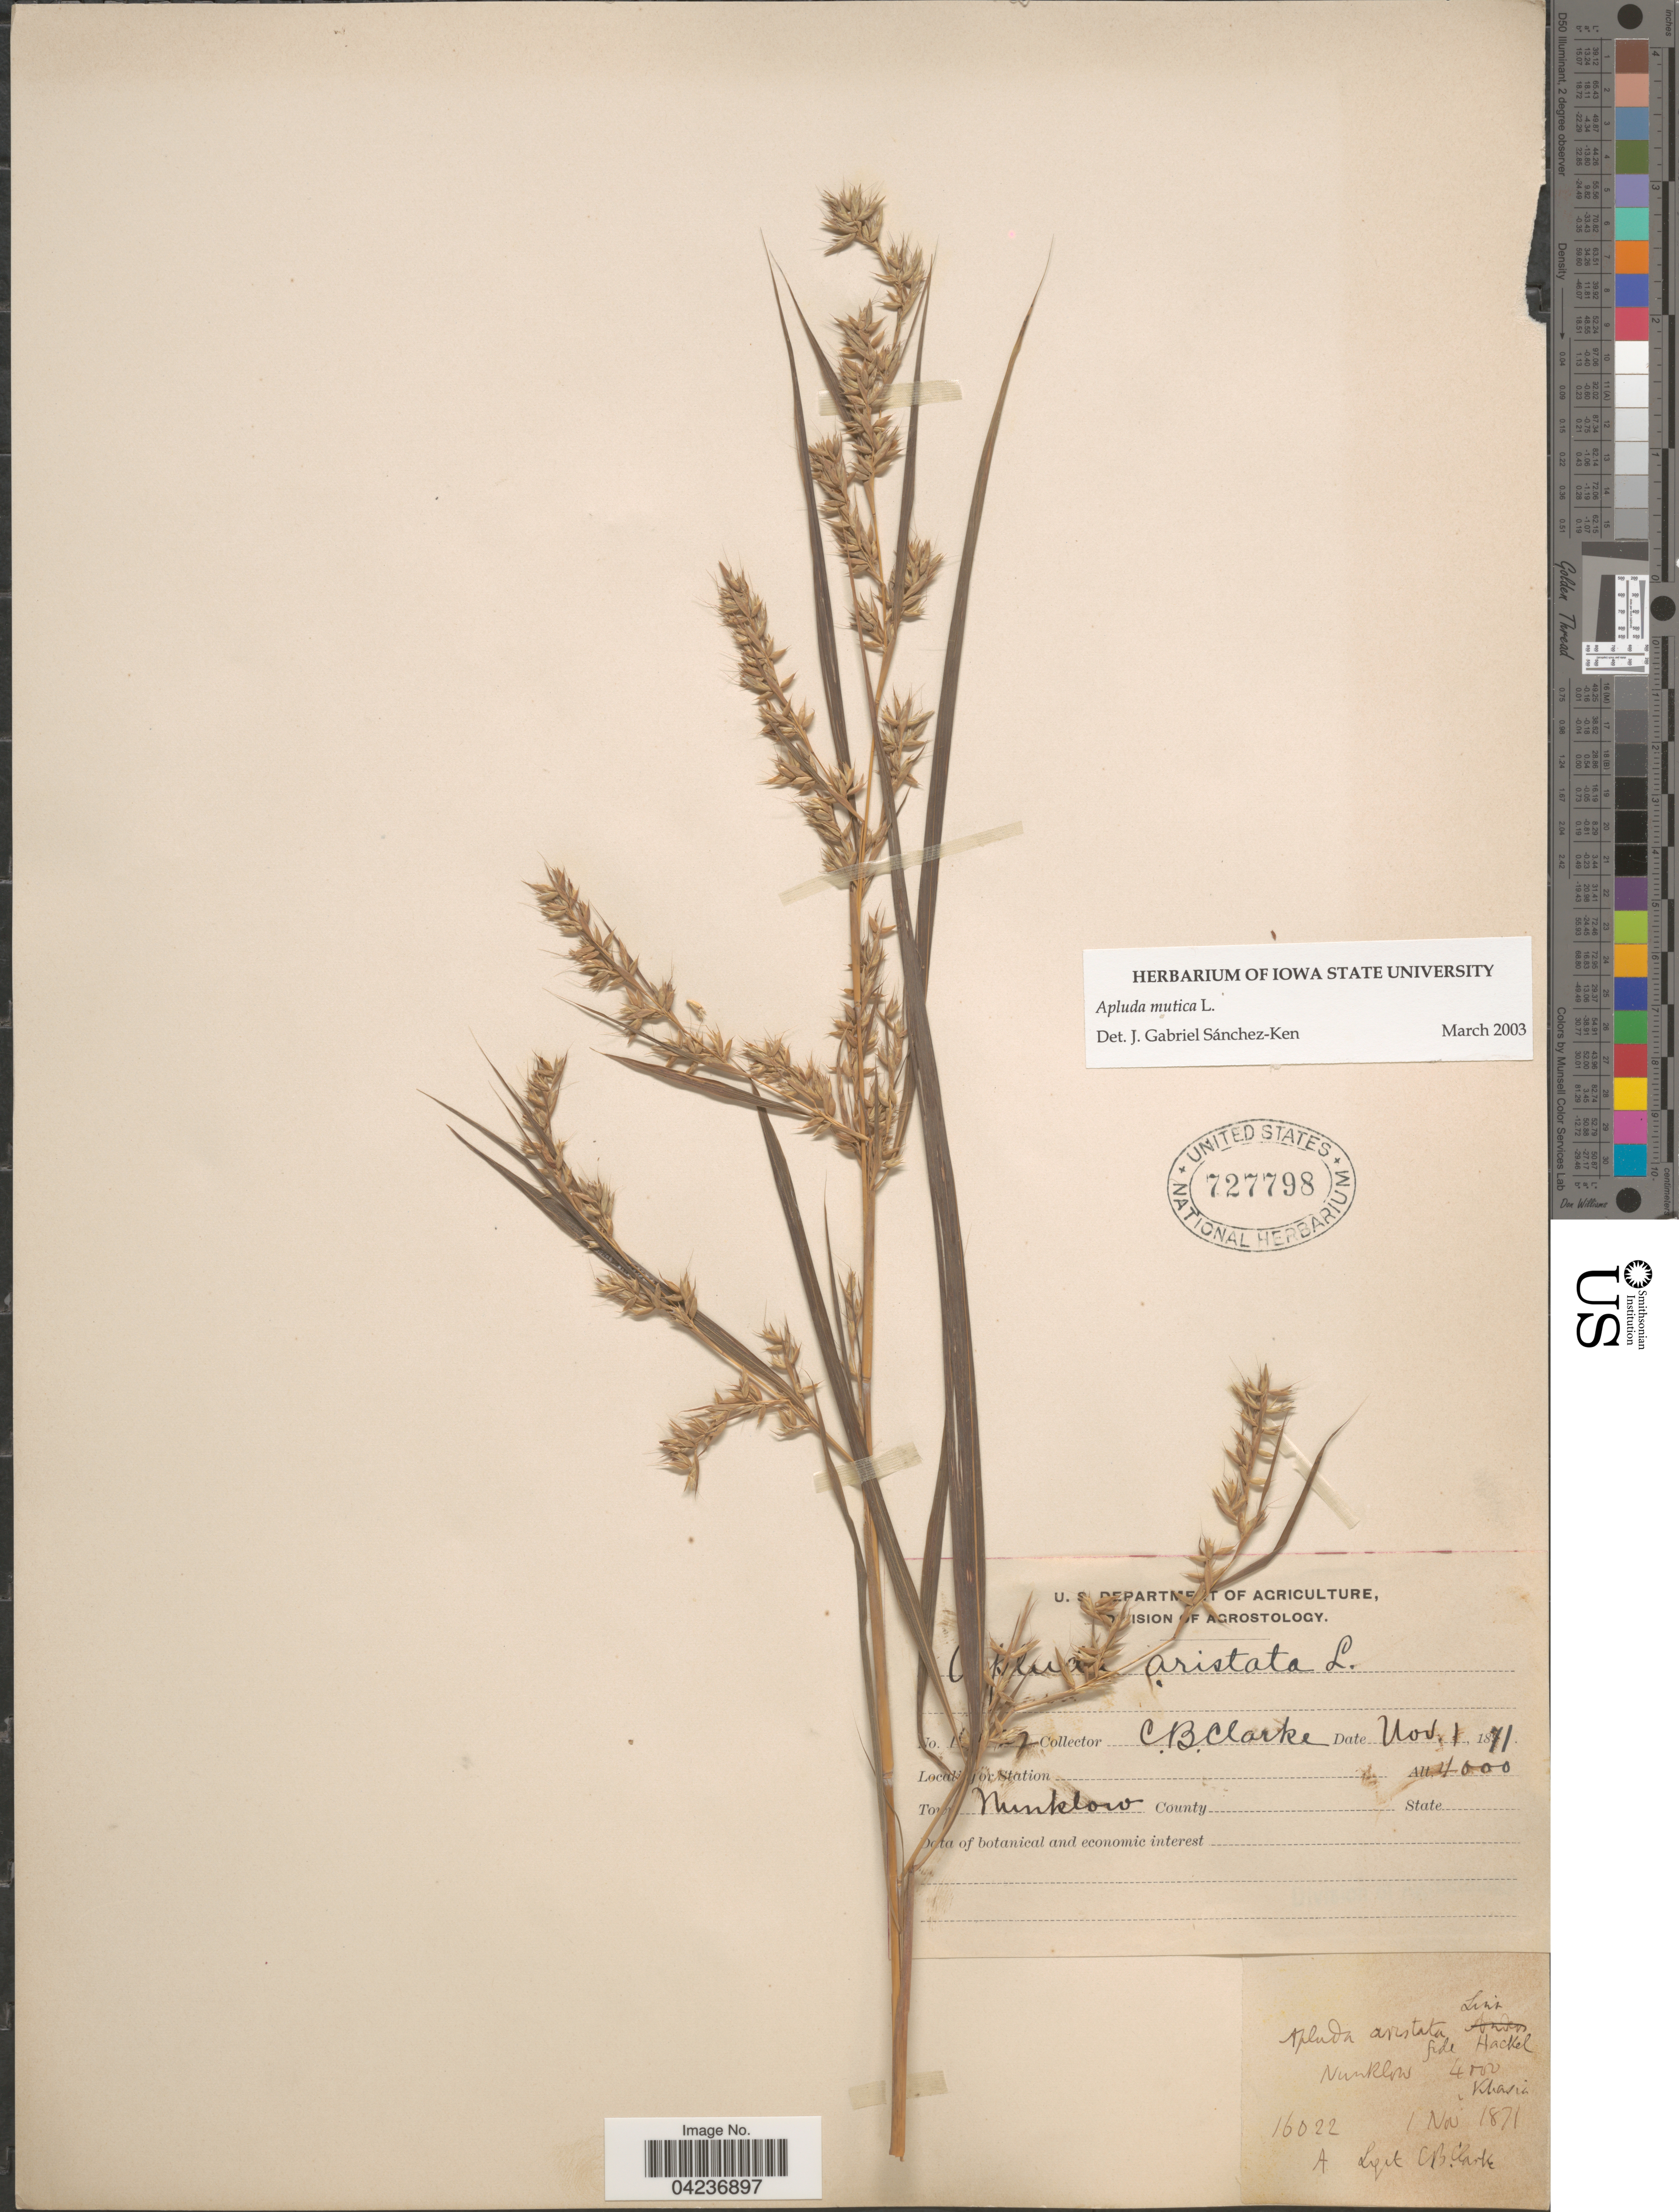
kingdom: Plantae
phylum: Tracheophyta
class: Liliopsida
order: Poales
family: Poaceae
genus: Apluda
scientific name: Apluda mutica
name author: L.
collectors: C. B. Clarke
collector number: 16022A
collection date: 1871-11-01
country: India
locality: Nunklow. Khasia.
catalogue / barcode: US 727798